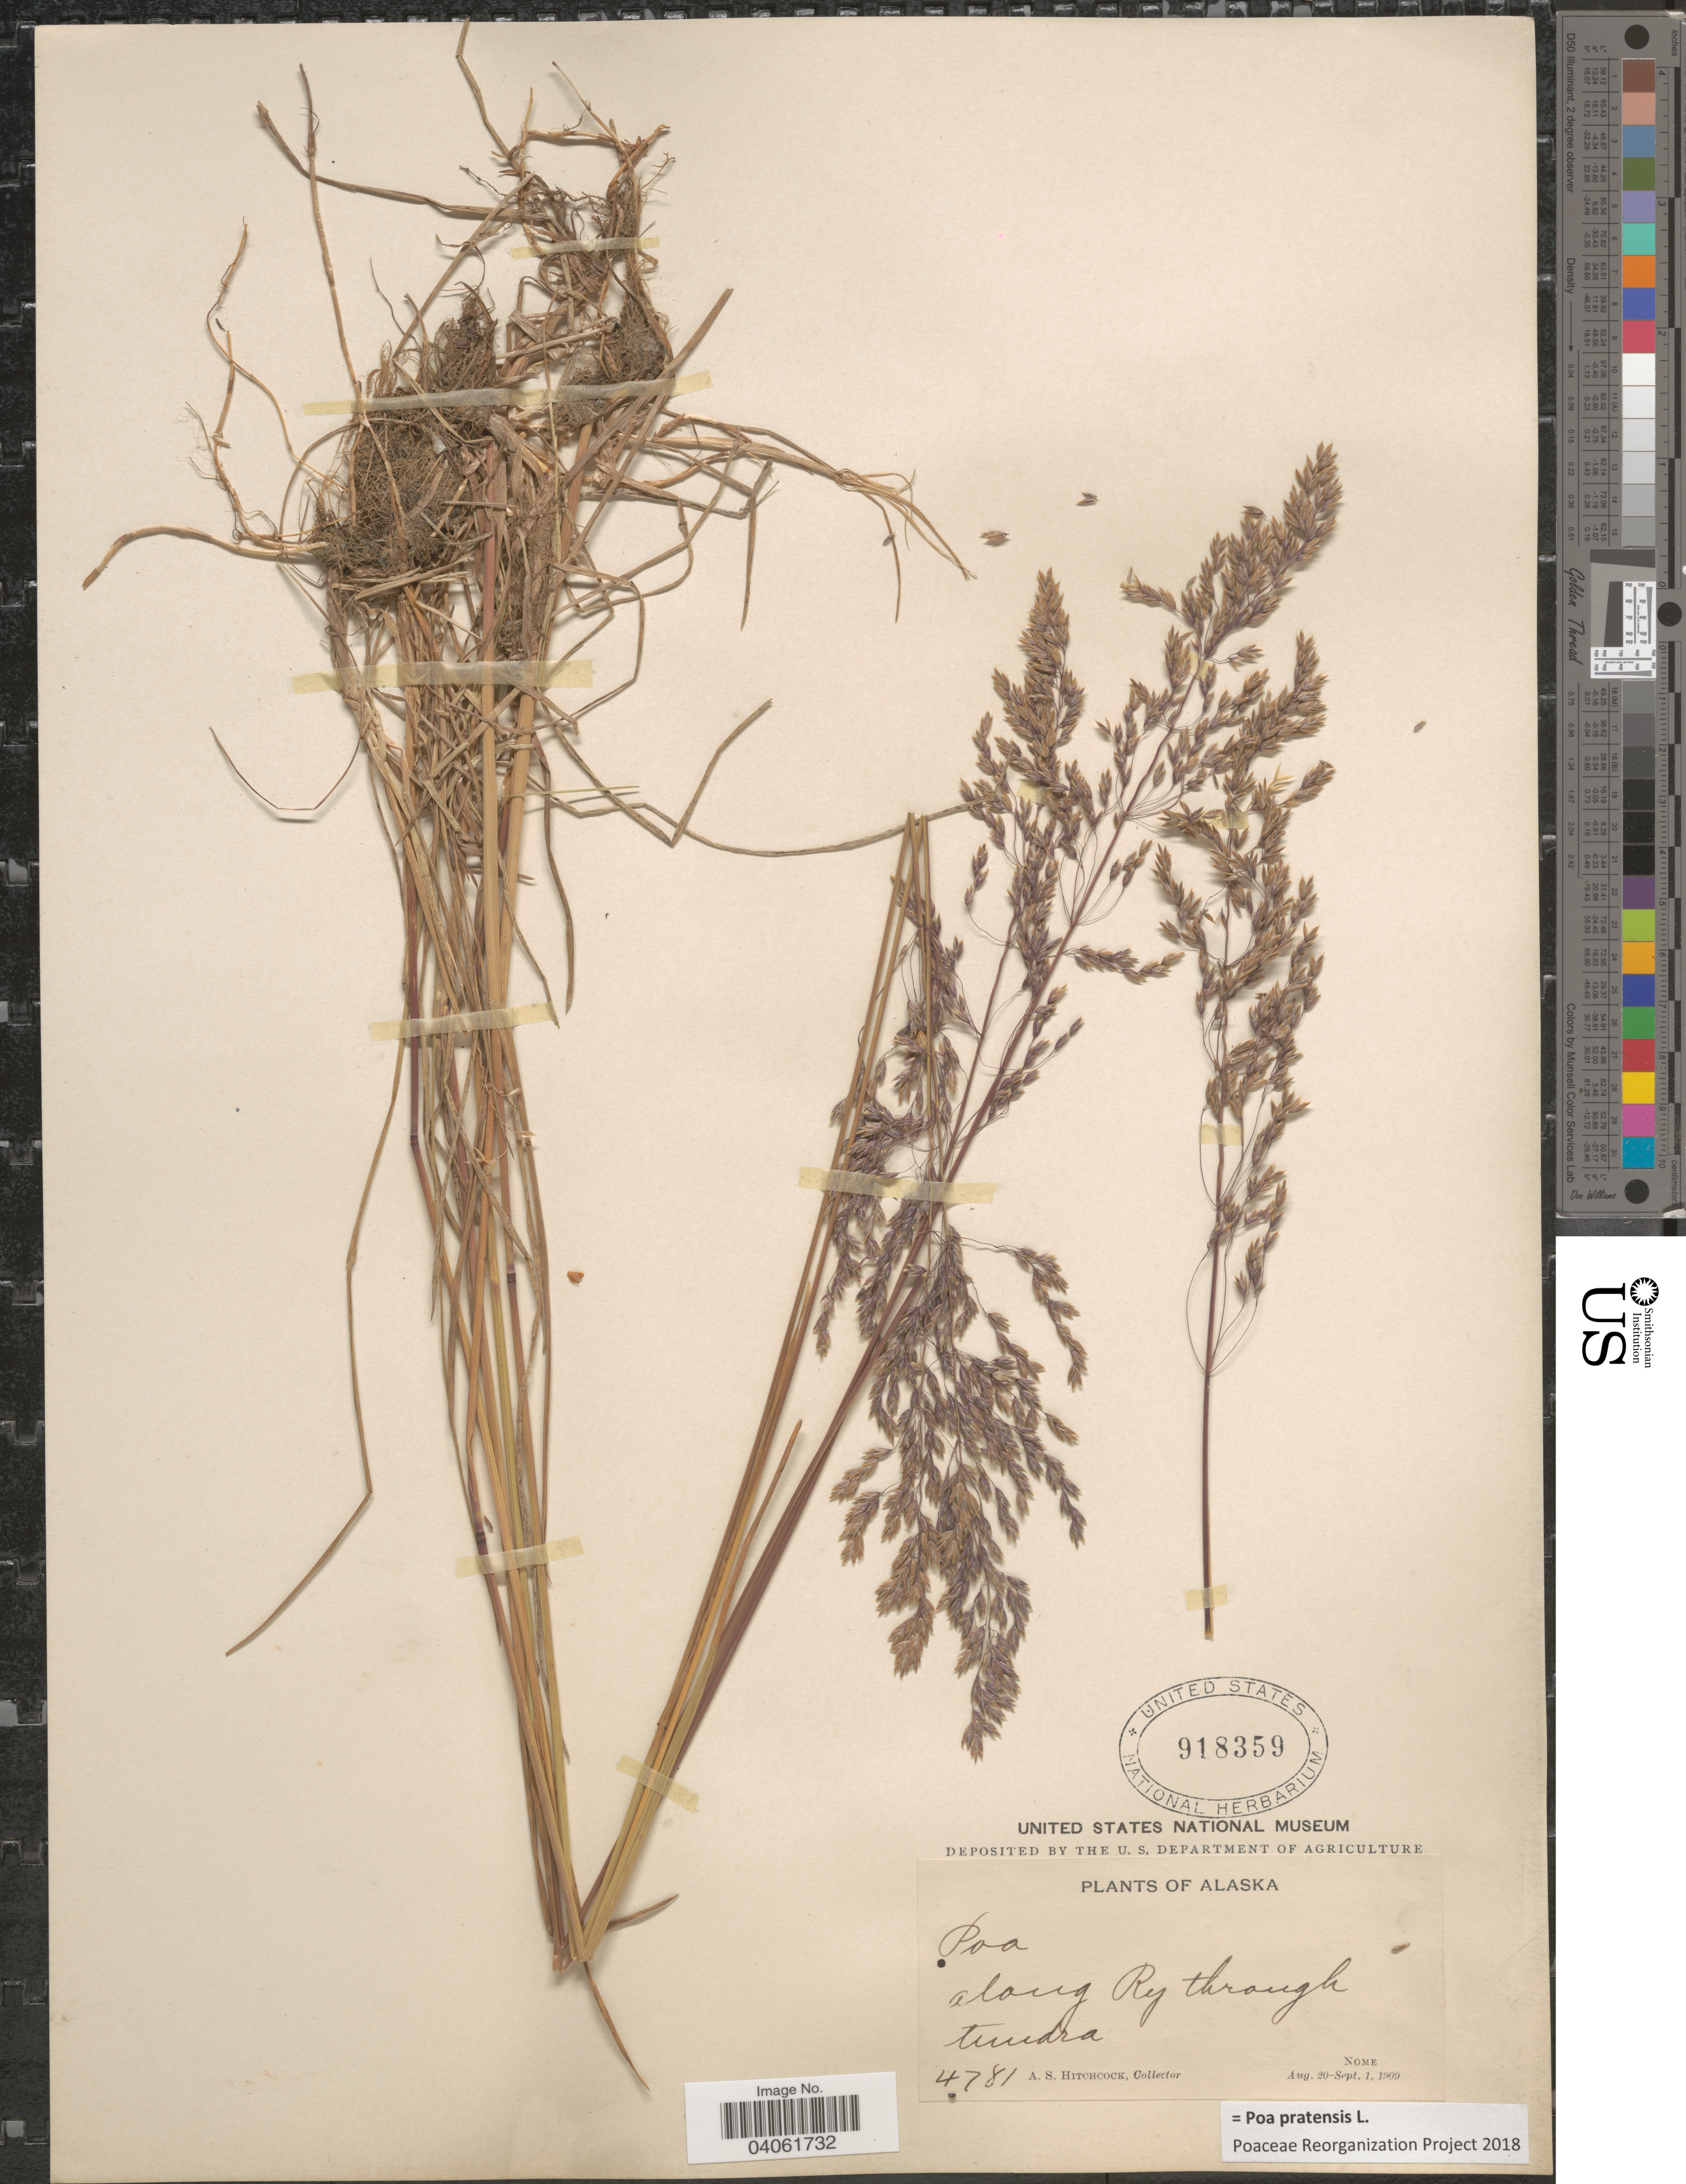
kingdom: Plantae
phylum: Tracheophyta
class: Liliopsida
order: Poales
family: Poaceae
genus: Poa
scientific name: Poa pratensis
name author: L.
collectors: A. S. Hitchcock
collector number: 4781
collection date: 1909-08-20/1909-09-01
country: United States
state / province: Alaska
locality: Along Ry through tundra. Nome.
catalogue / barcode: US 918359